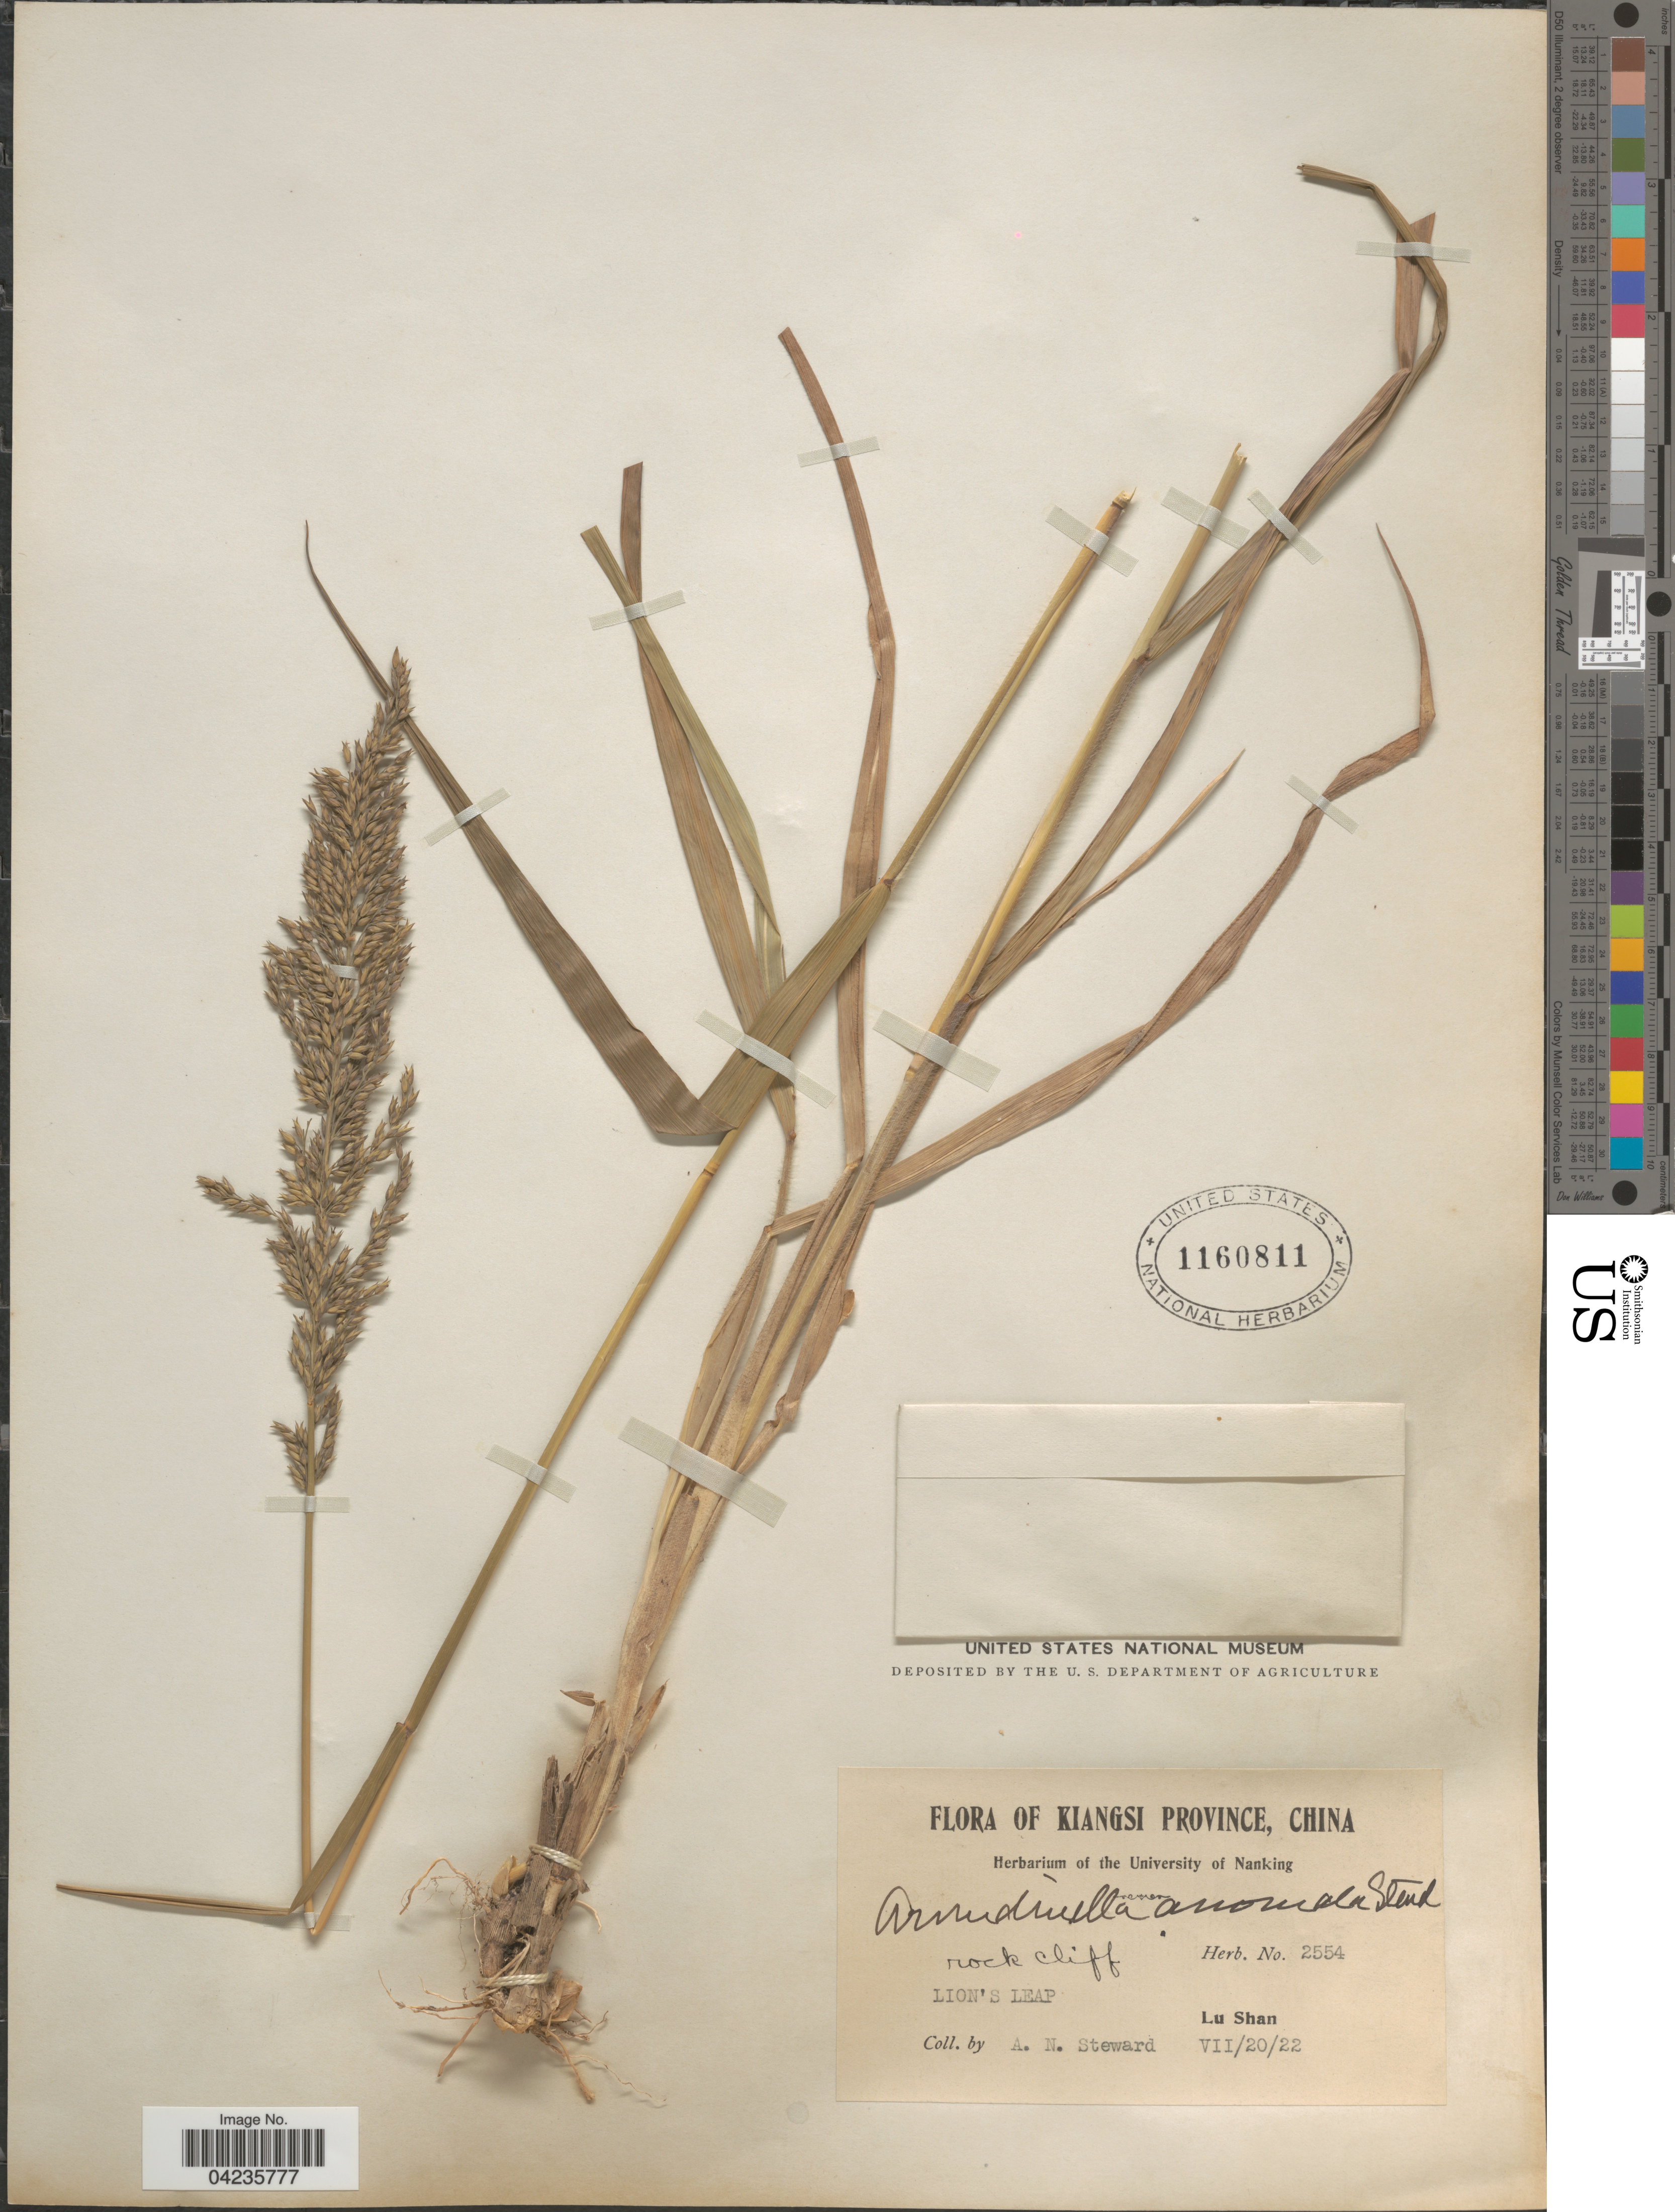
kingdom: Plantae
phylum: Tracheophyta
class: Liliopsida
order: Poales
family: Poaceae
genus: Arundinella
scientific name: Arundinella hirta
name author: (Thunb.) Tanaka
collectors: A. N. Steward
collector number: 2554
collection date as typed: Transcribed d/m/y: 20/7/22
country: China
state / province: Jiangxi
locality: Kiangsi Province. Lion's Leap. Lu Shan.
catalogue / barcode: US 1160811